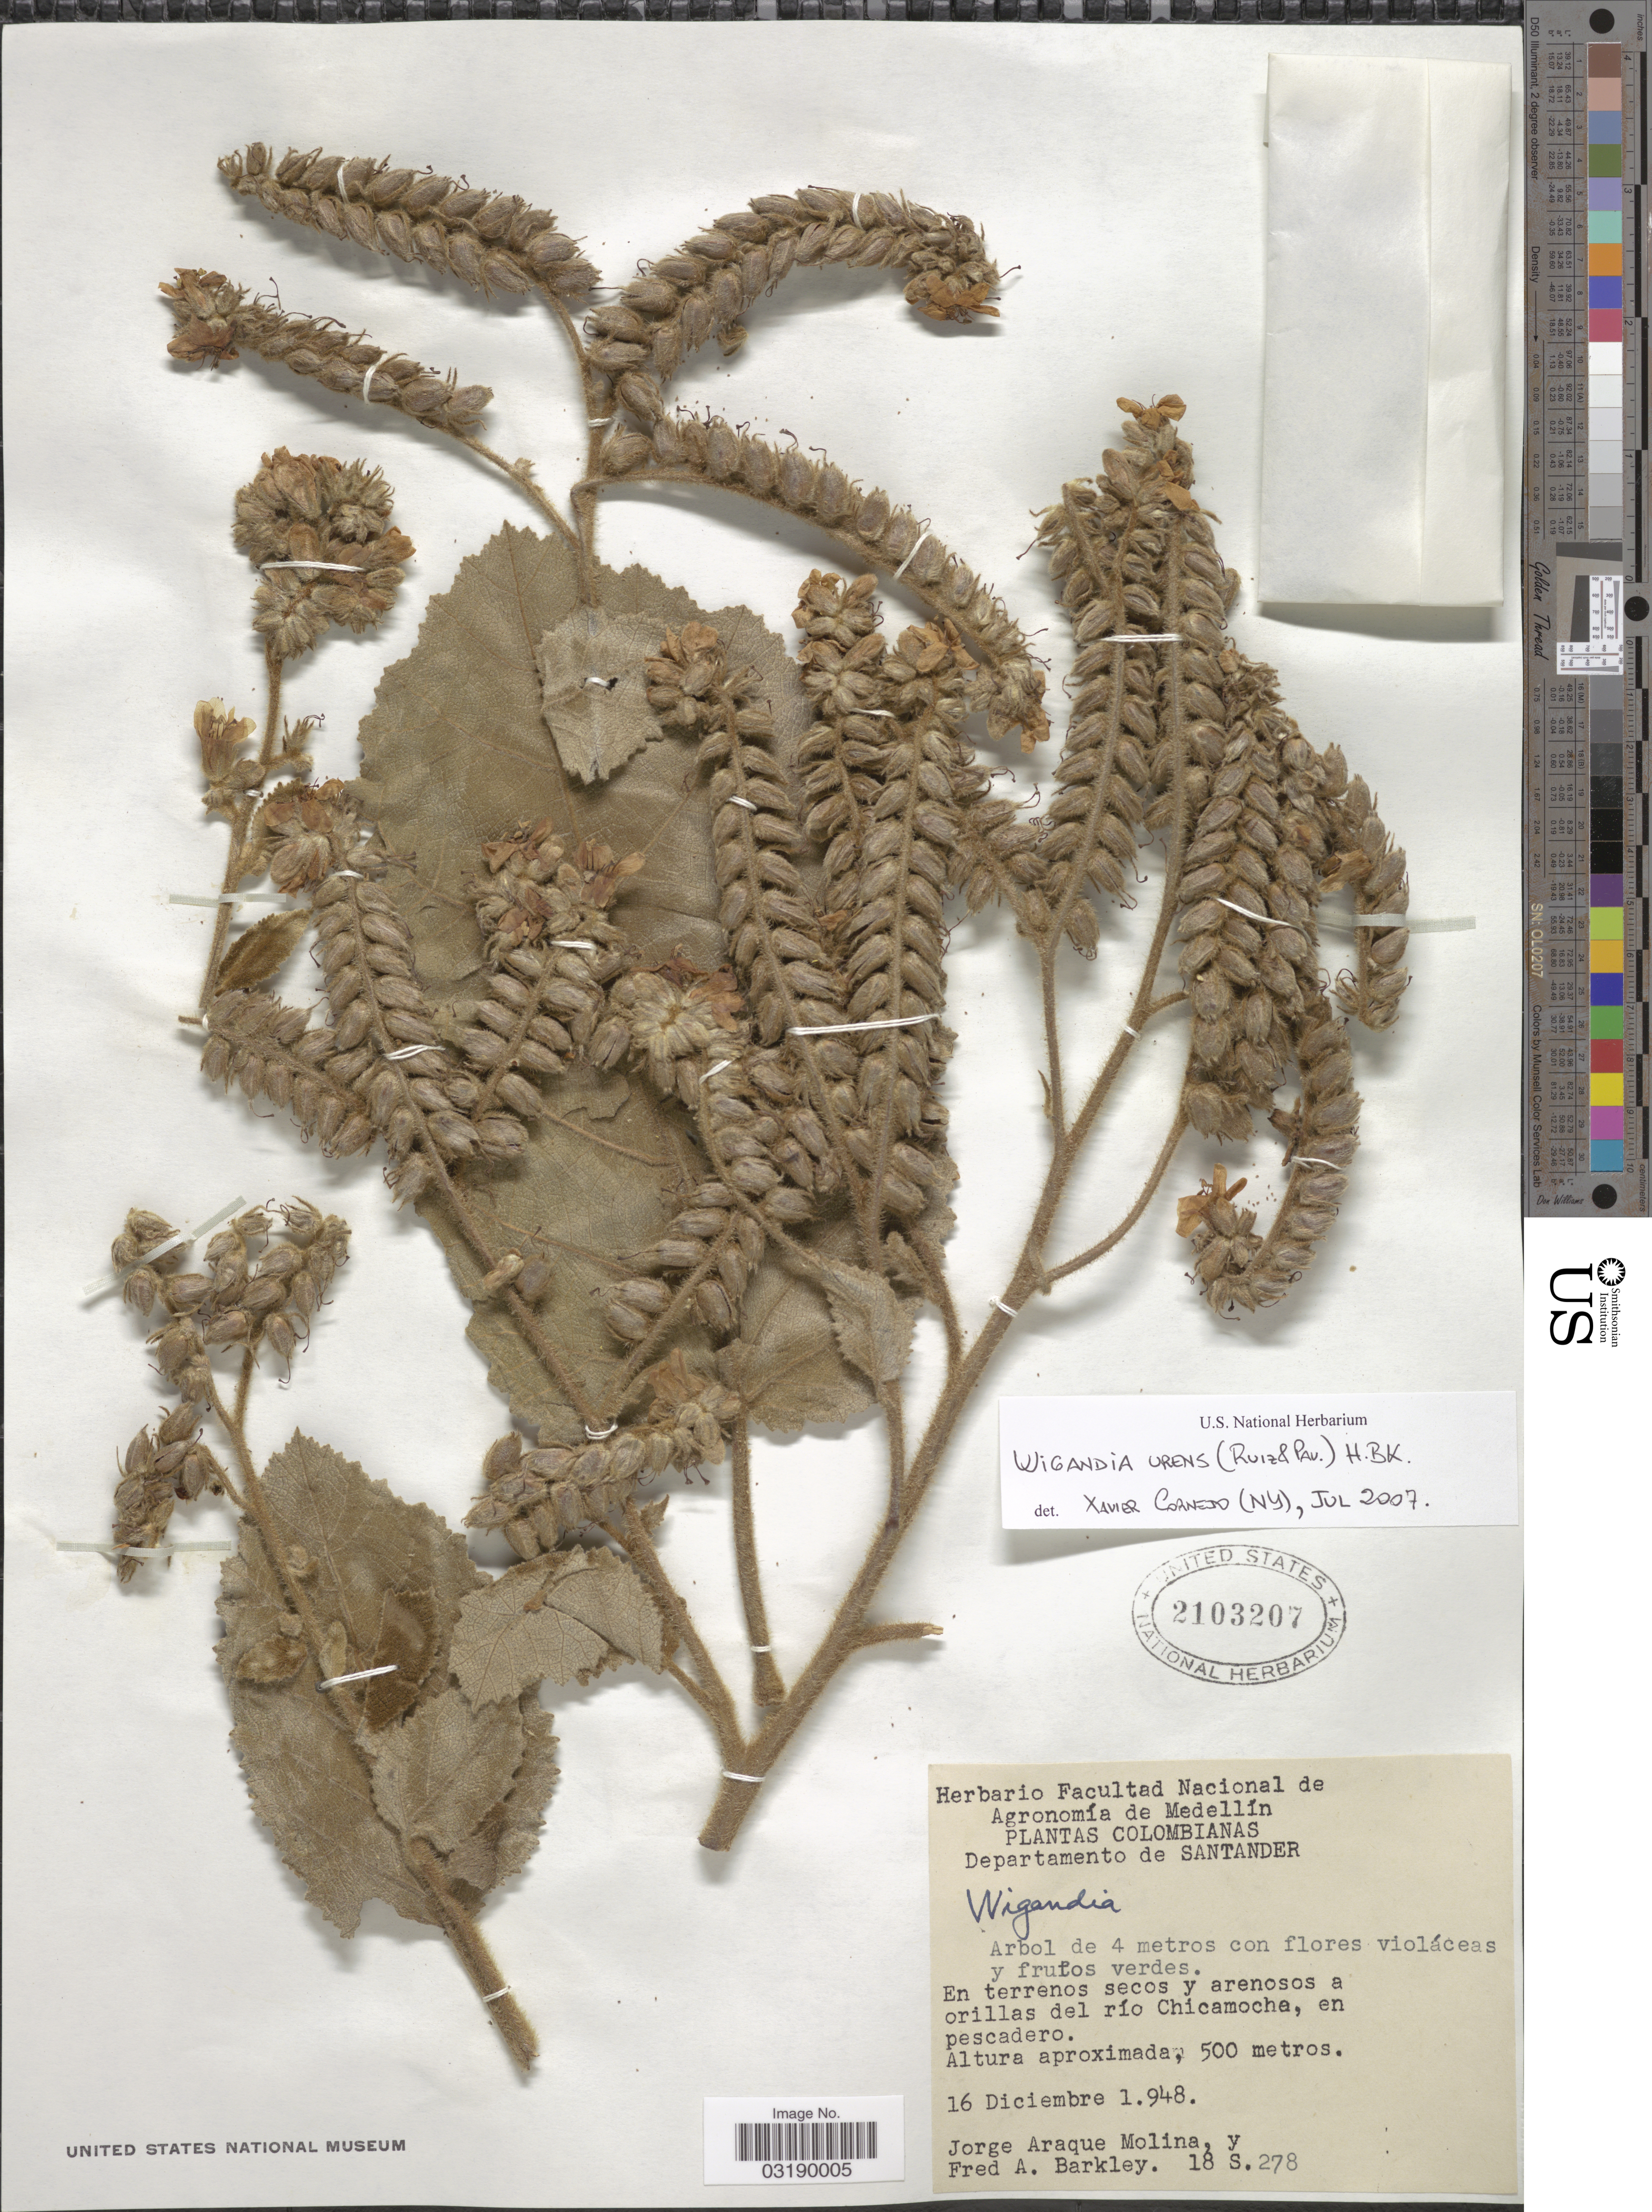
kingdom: Plantae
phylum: Tracheophyta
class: Magnoliopsida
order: Boraginales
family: Namaceae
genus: Wigandia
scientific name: Wigandia urens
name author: (Ruiz & Pav.) Kunth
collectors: J. A. Molina & F. A. Barkley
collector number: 18S278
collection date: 1948-12-16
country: Colombia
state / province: Santander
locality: Departamento de Santander. En terrenos secos y arenosos a orillas del río Chicamocha, en pescadero.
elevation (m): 500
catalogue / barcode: US 2103207